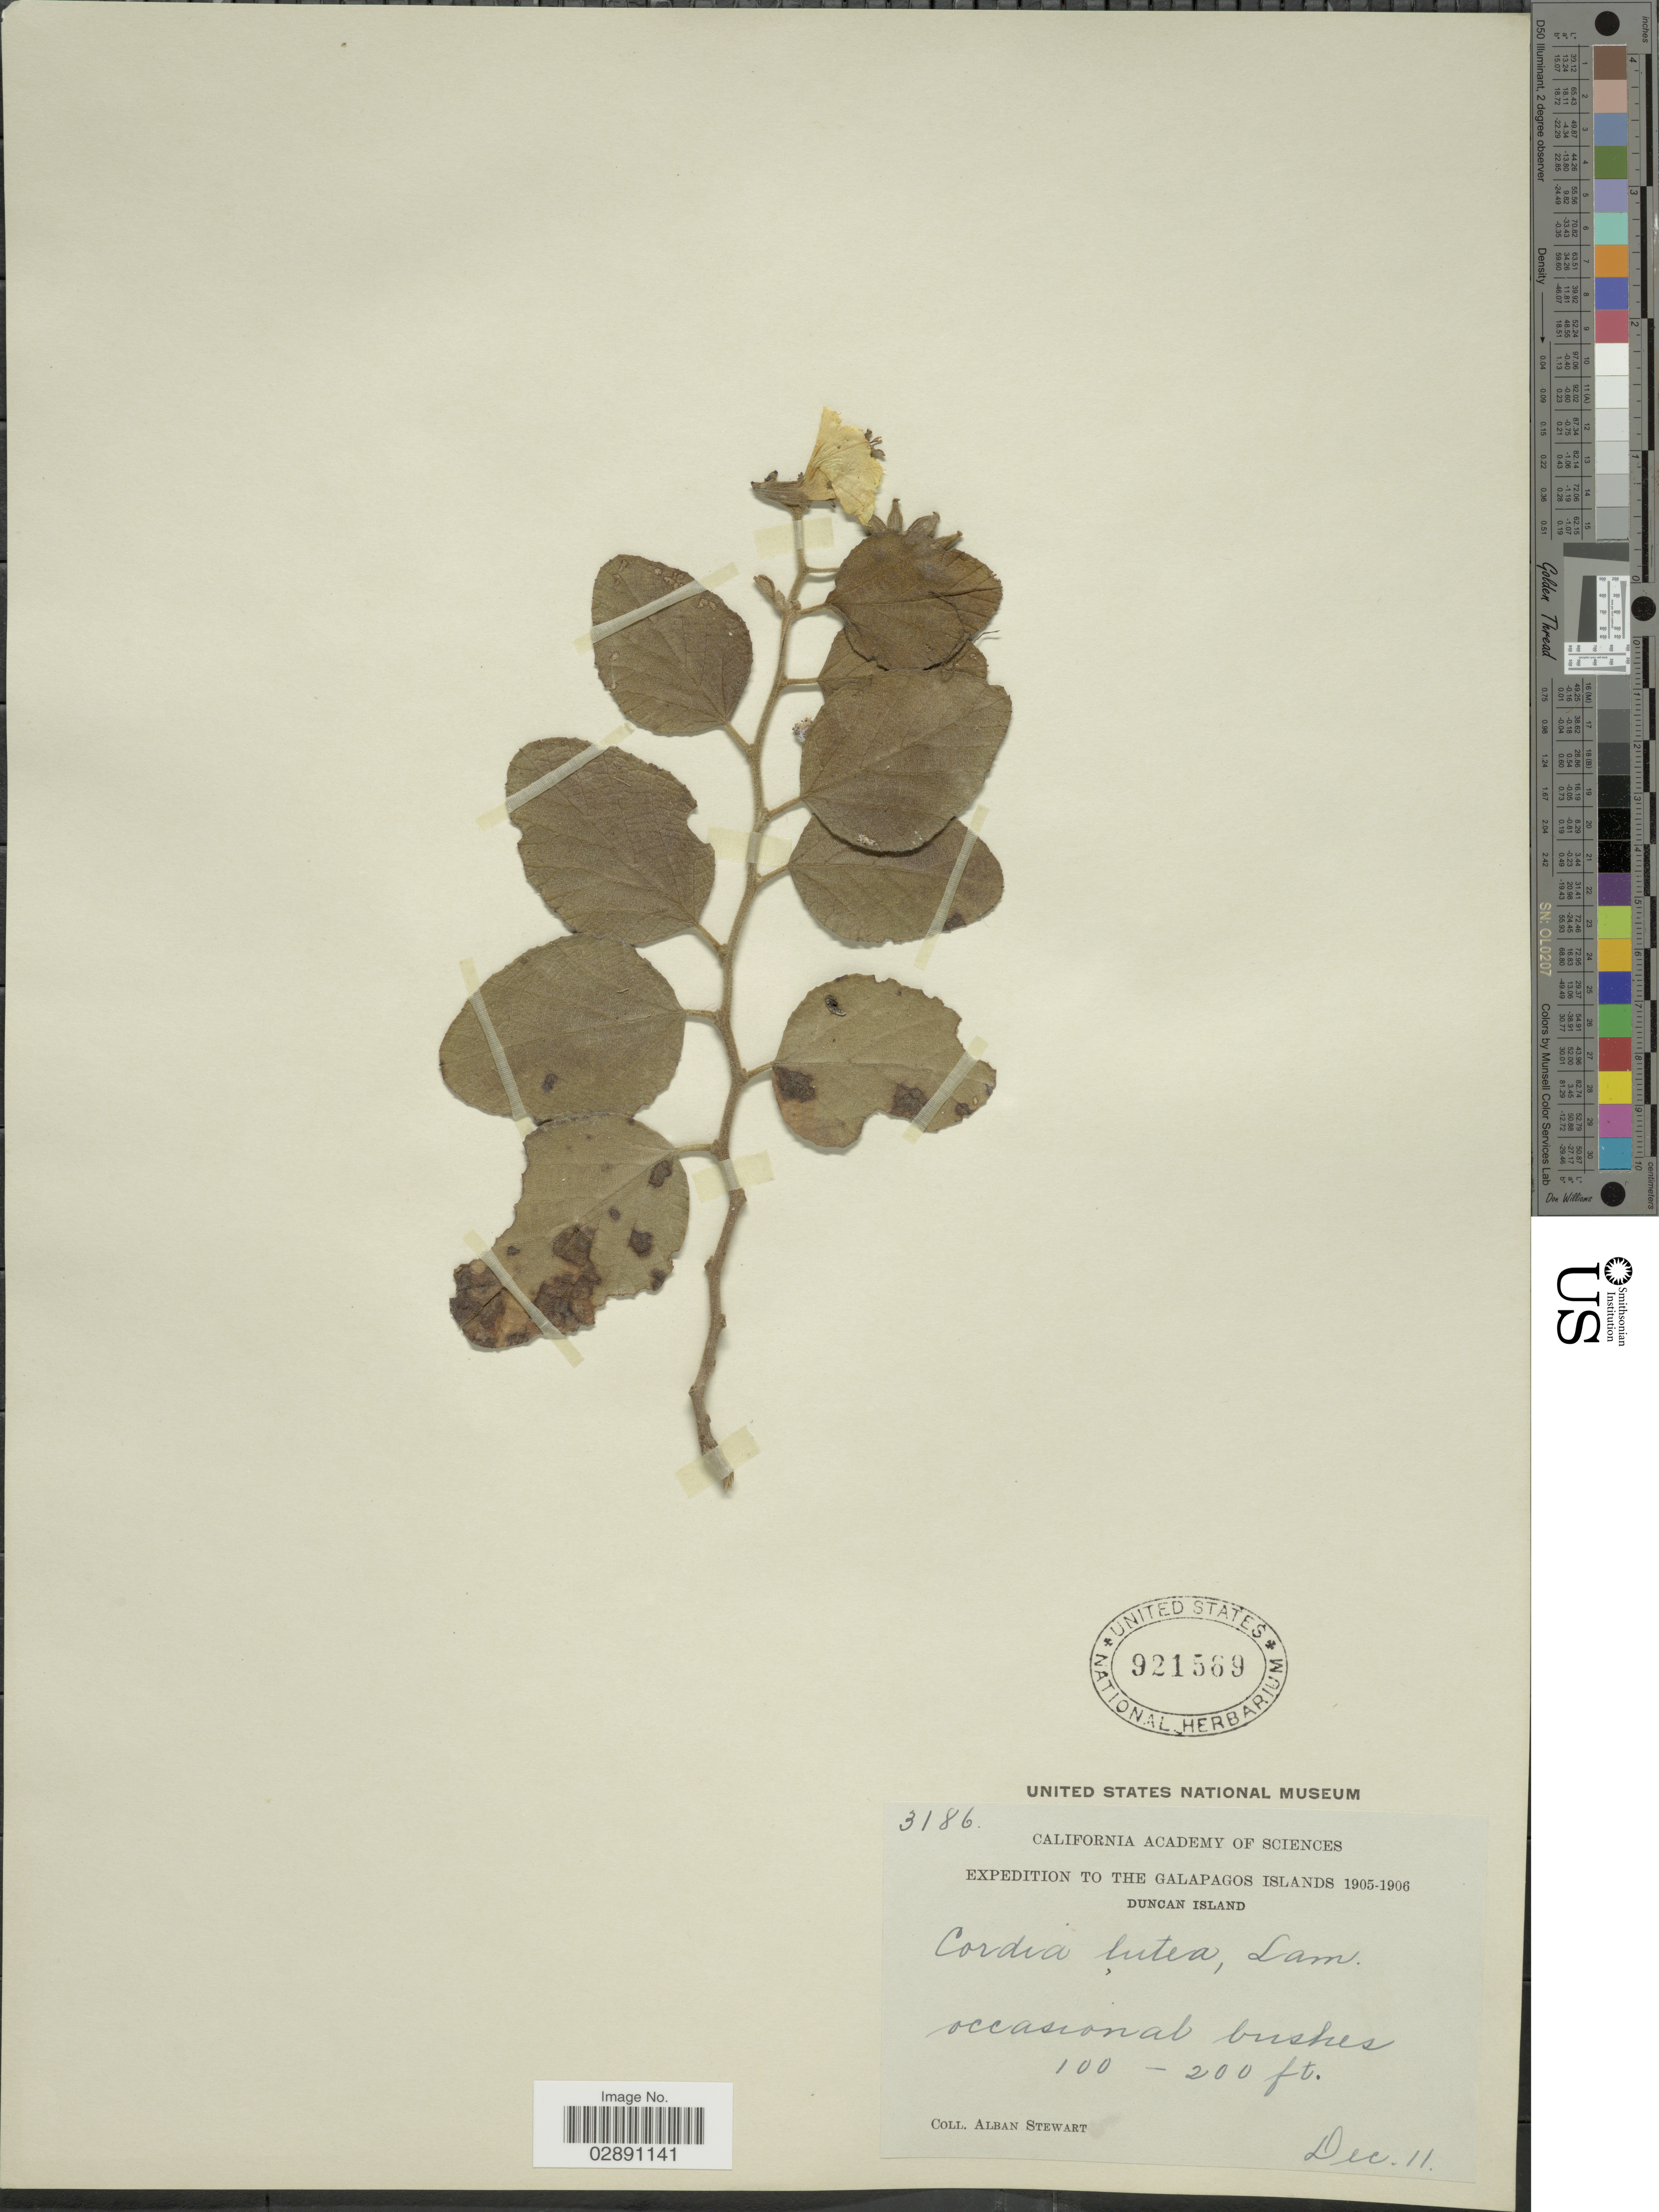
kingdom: Plantae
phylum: Tracheophyta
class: Magnoliopsida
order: Boraginales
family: Cordiaceae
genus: Cordia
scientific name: Cordia lutea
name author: Lam.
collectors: A. Stewart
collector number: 3186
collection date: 1905-12-11/1906-12-11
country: Ecuador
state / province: Colón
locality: The Galapagos Islands. Duncan Island.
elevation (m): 30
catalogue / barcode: US 921569